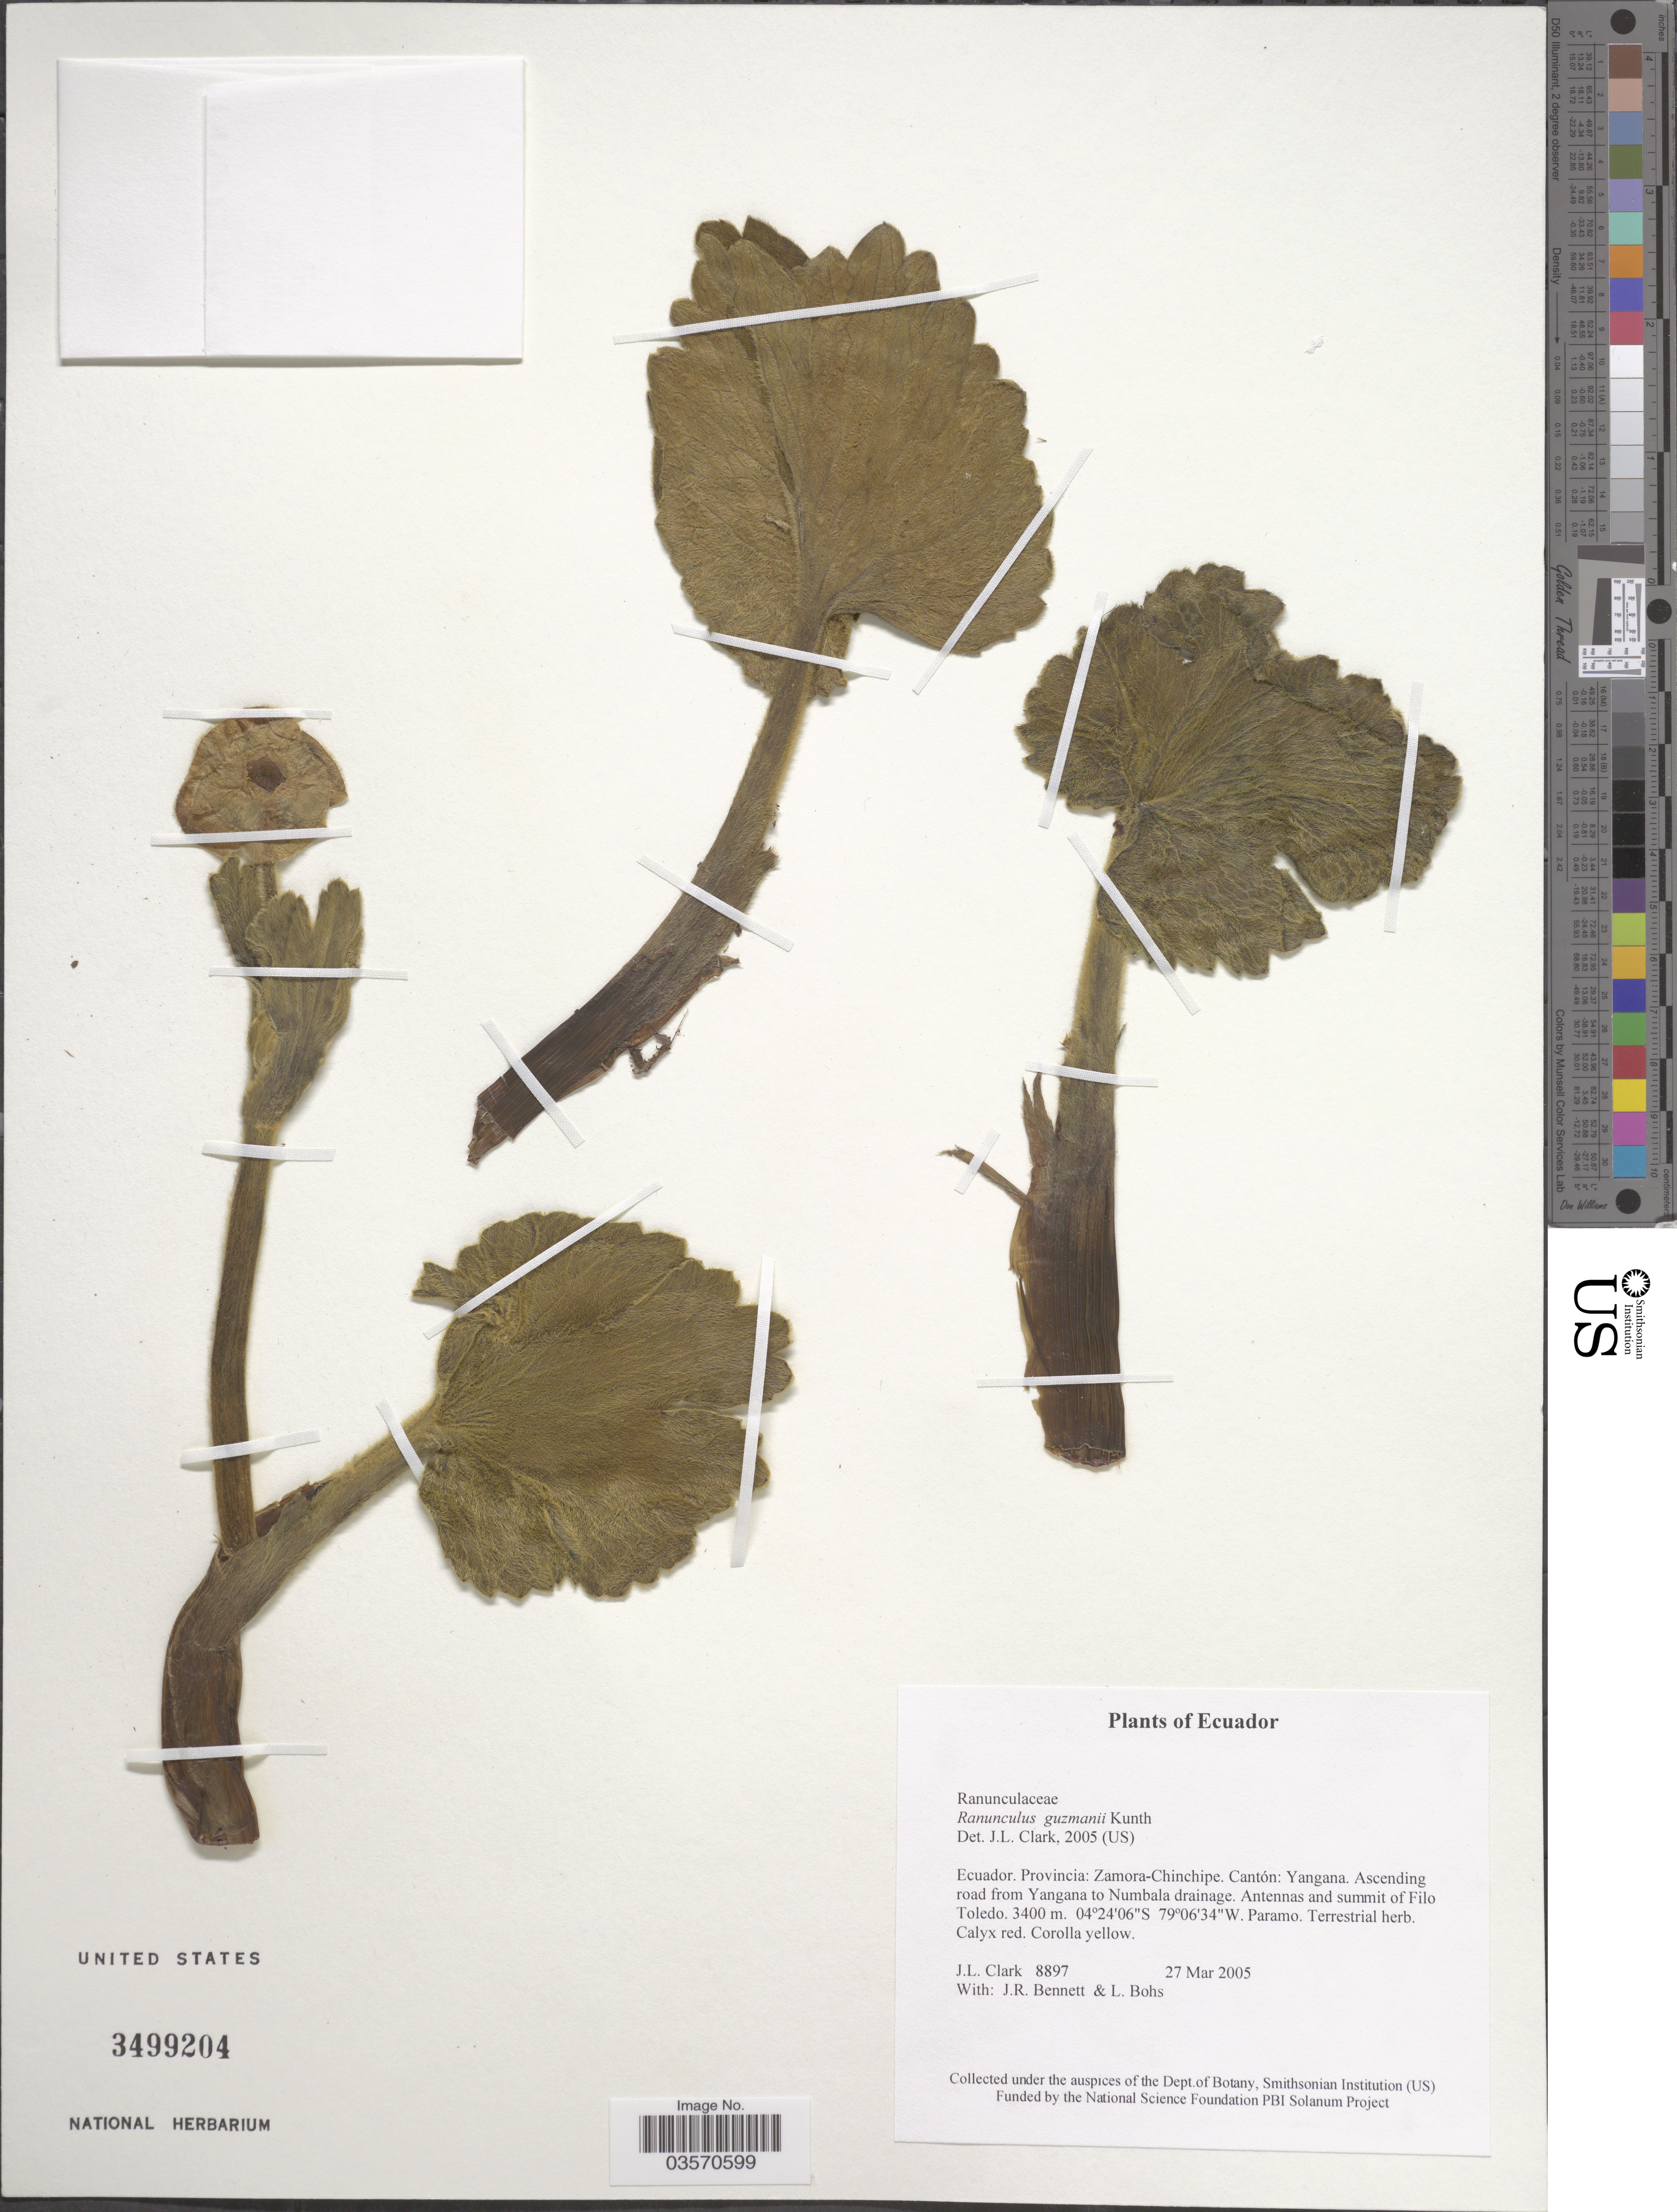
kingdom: Plantae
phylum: Tracheophyta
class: Magnoliopsida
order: Ranunculales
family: Ranunculaceae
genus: Krapfia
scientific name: Krapfia gusmannii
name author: (Humb. ex Caldas) Standl. & J.F. Macbr.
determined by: Strong, M. T., (US), Smithsonian Institution - National Museum of Natural History (UNITED STATES)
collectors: J. L. Clark, J. R. Bennett & L. A. Bohs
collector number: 8897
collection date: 2005-03-27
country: Ecuador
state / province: Zamora-Chinchipe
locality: Cantón: Yangana. Ascending road from Yangana to Numbala drainage. Antennas and summit of Filo Toledo.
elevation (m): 3400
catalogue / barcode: US 3499204